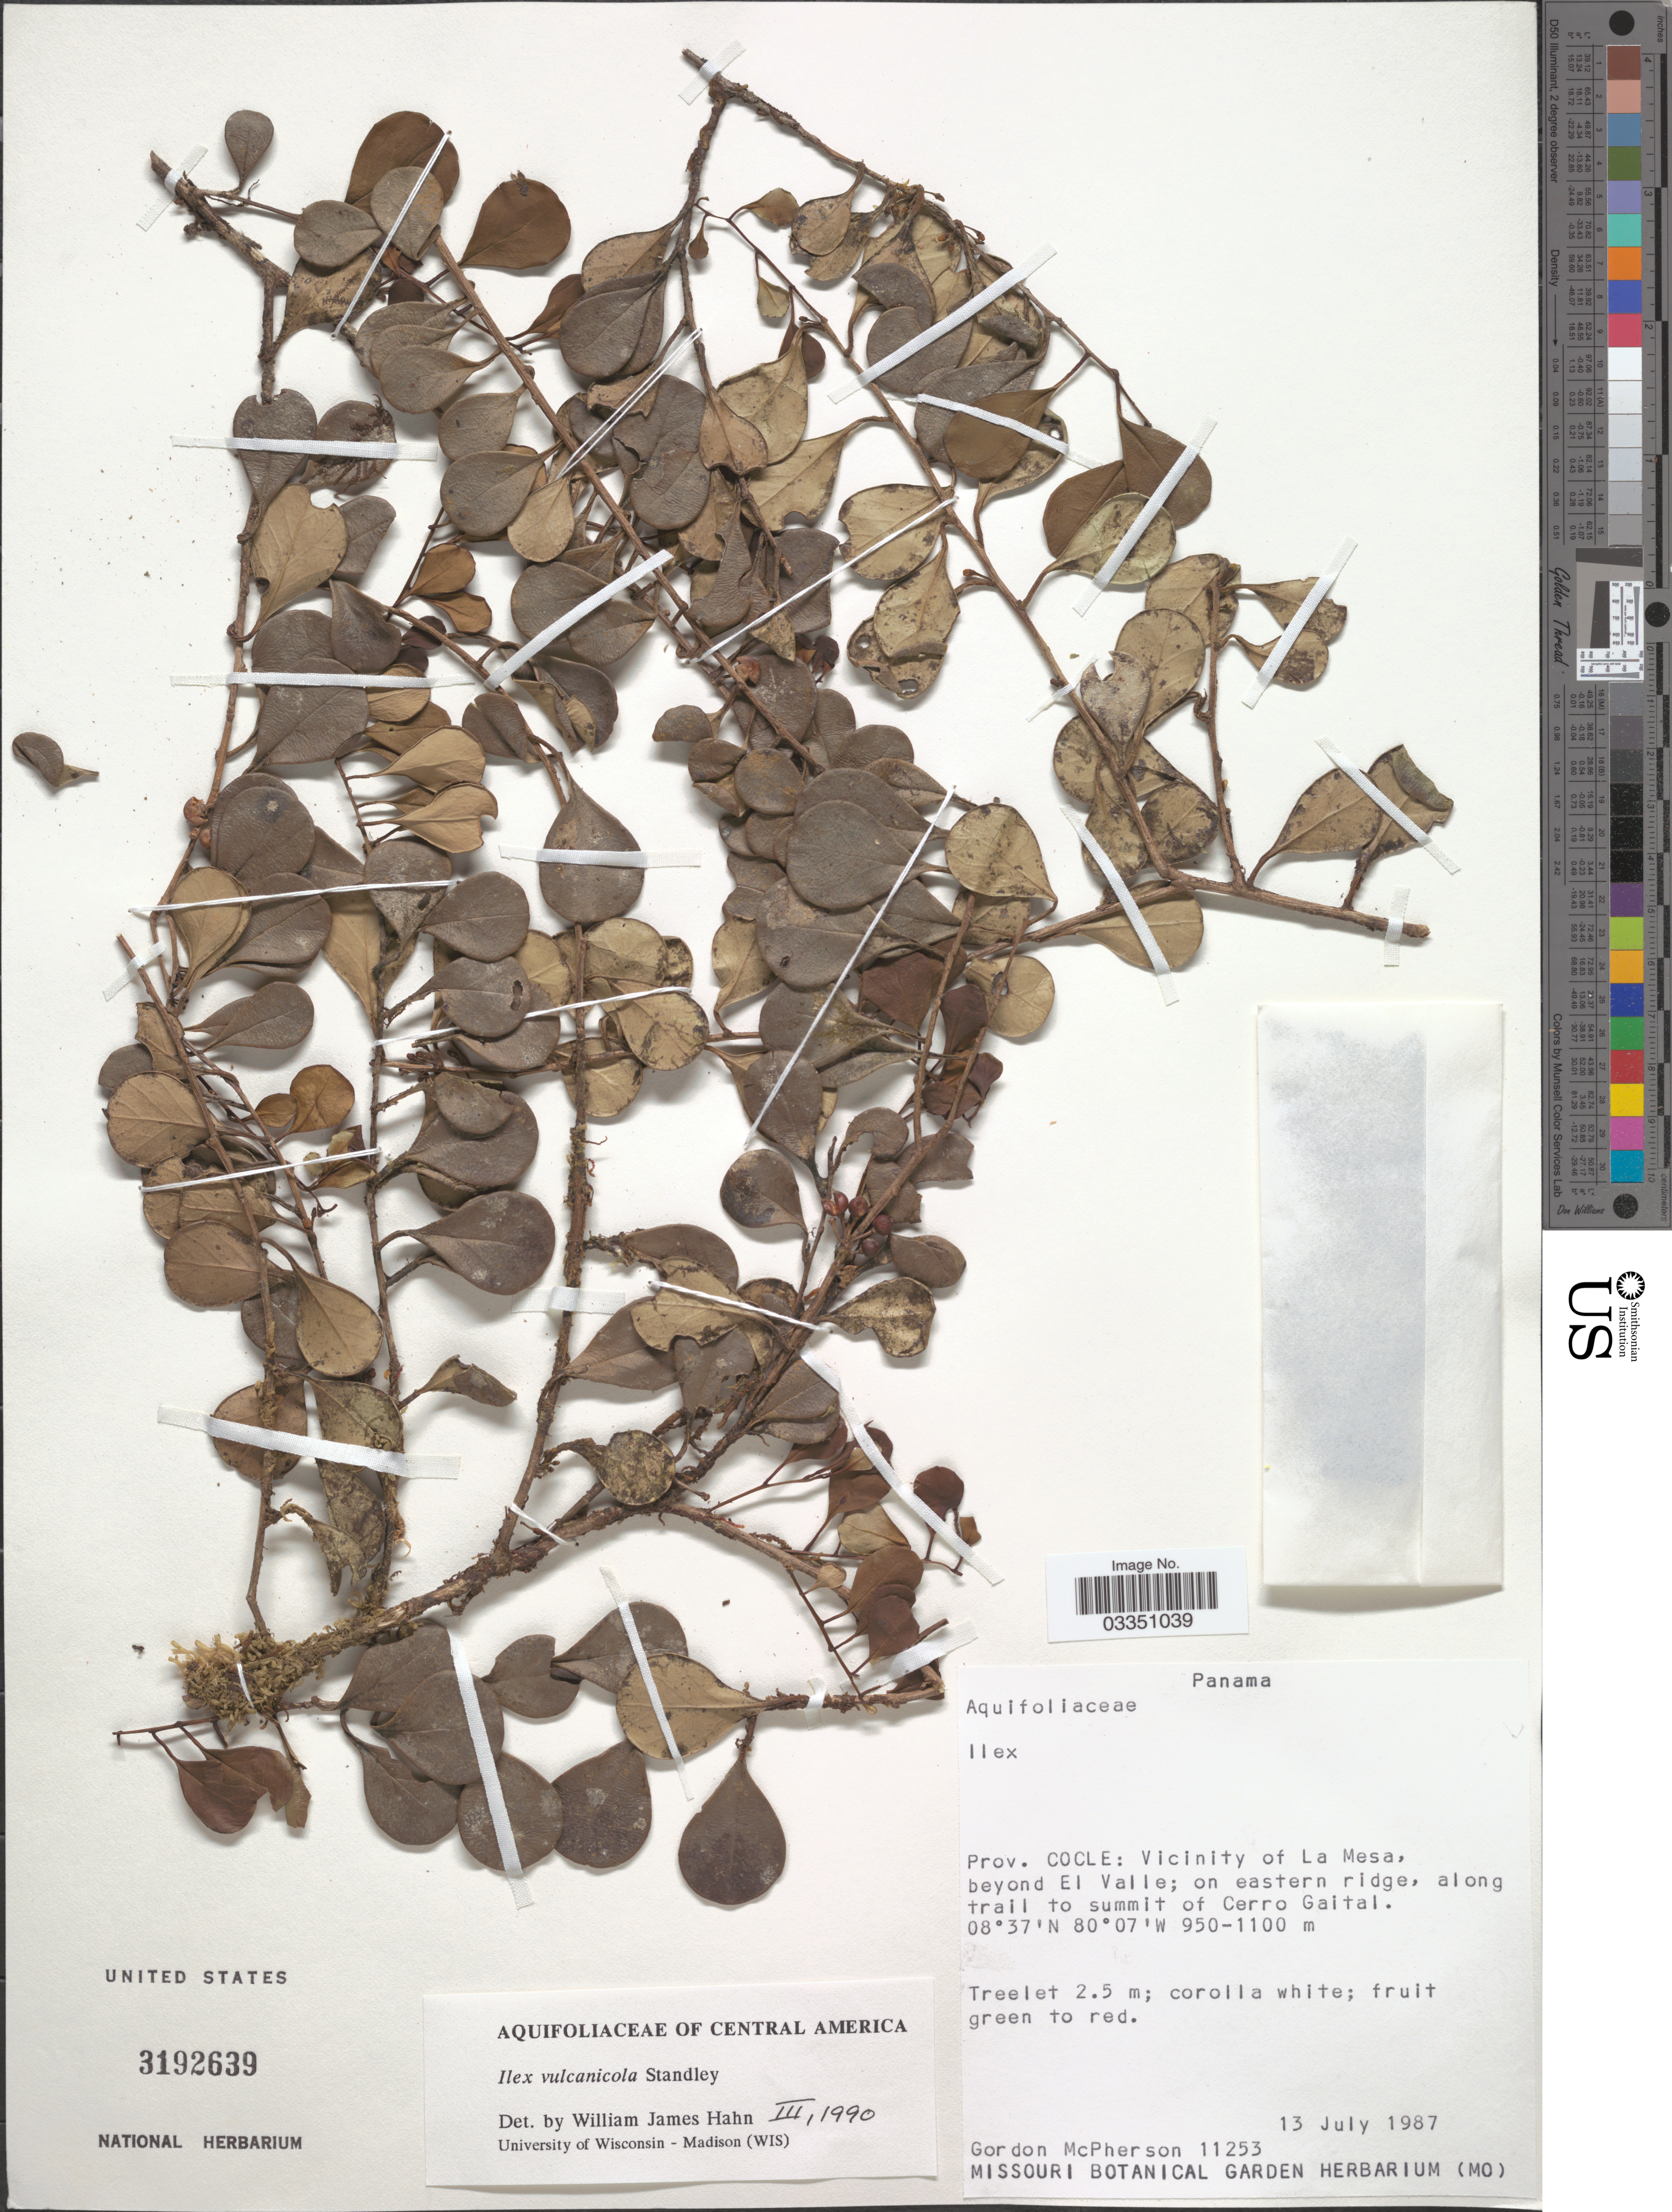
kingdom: Plantae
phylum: Tracheophyta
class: Magnoliopsida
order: Aquifoliales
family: Aquifoliaceae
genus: Ilex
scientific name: Ilex vulcanicola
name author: Standl.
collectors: G. D. McPherson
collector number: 11253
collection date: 1987-07-13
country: Panama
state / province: Coclé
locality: Vicinity of La Mesa, beyond El Valle; on eastern ridge, along trail to summit of Cerro Gaital.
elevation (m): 950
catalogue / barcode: US 3192639